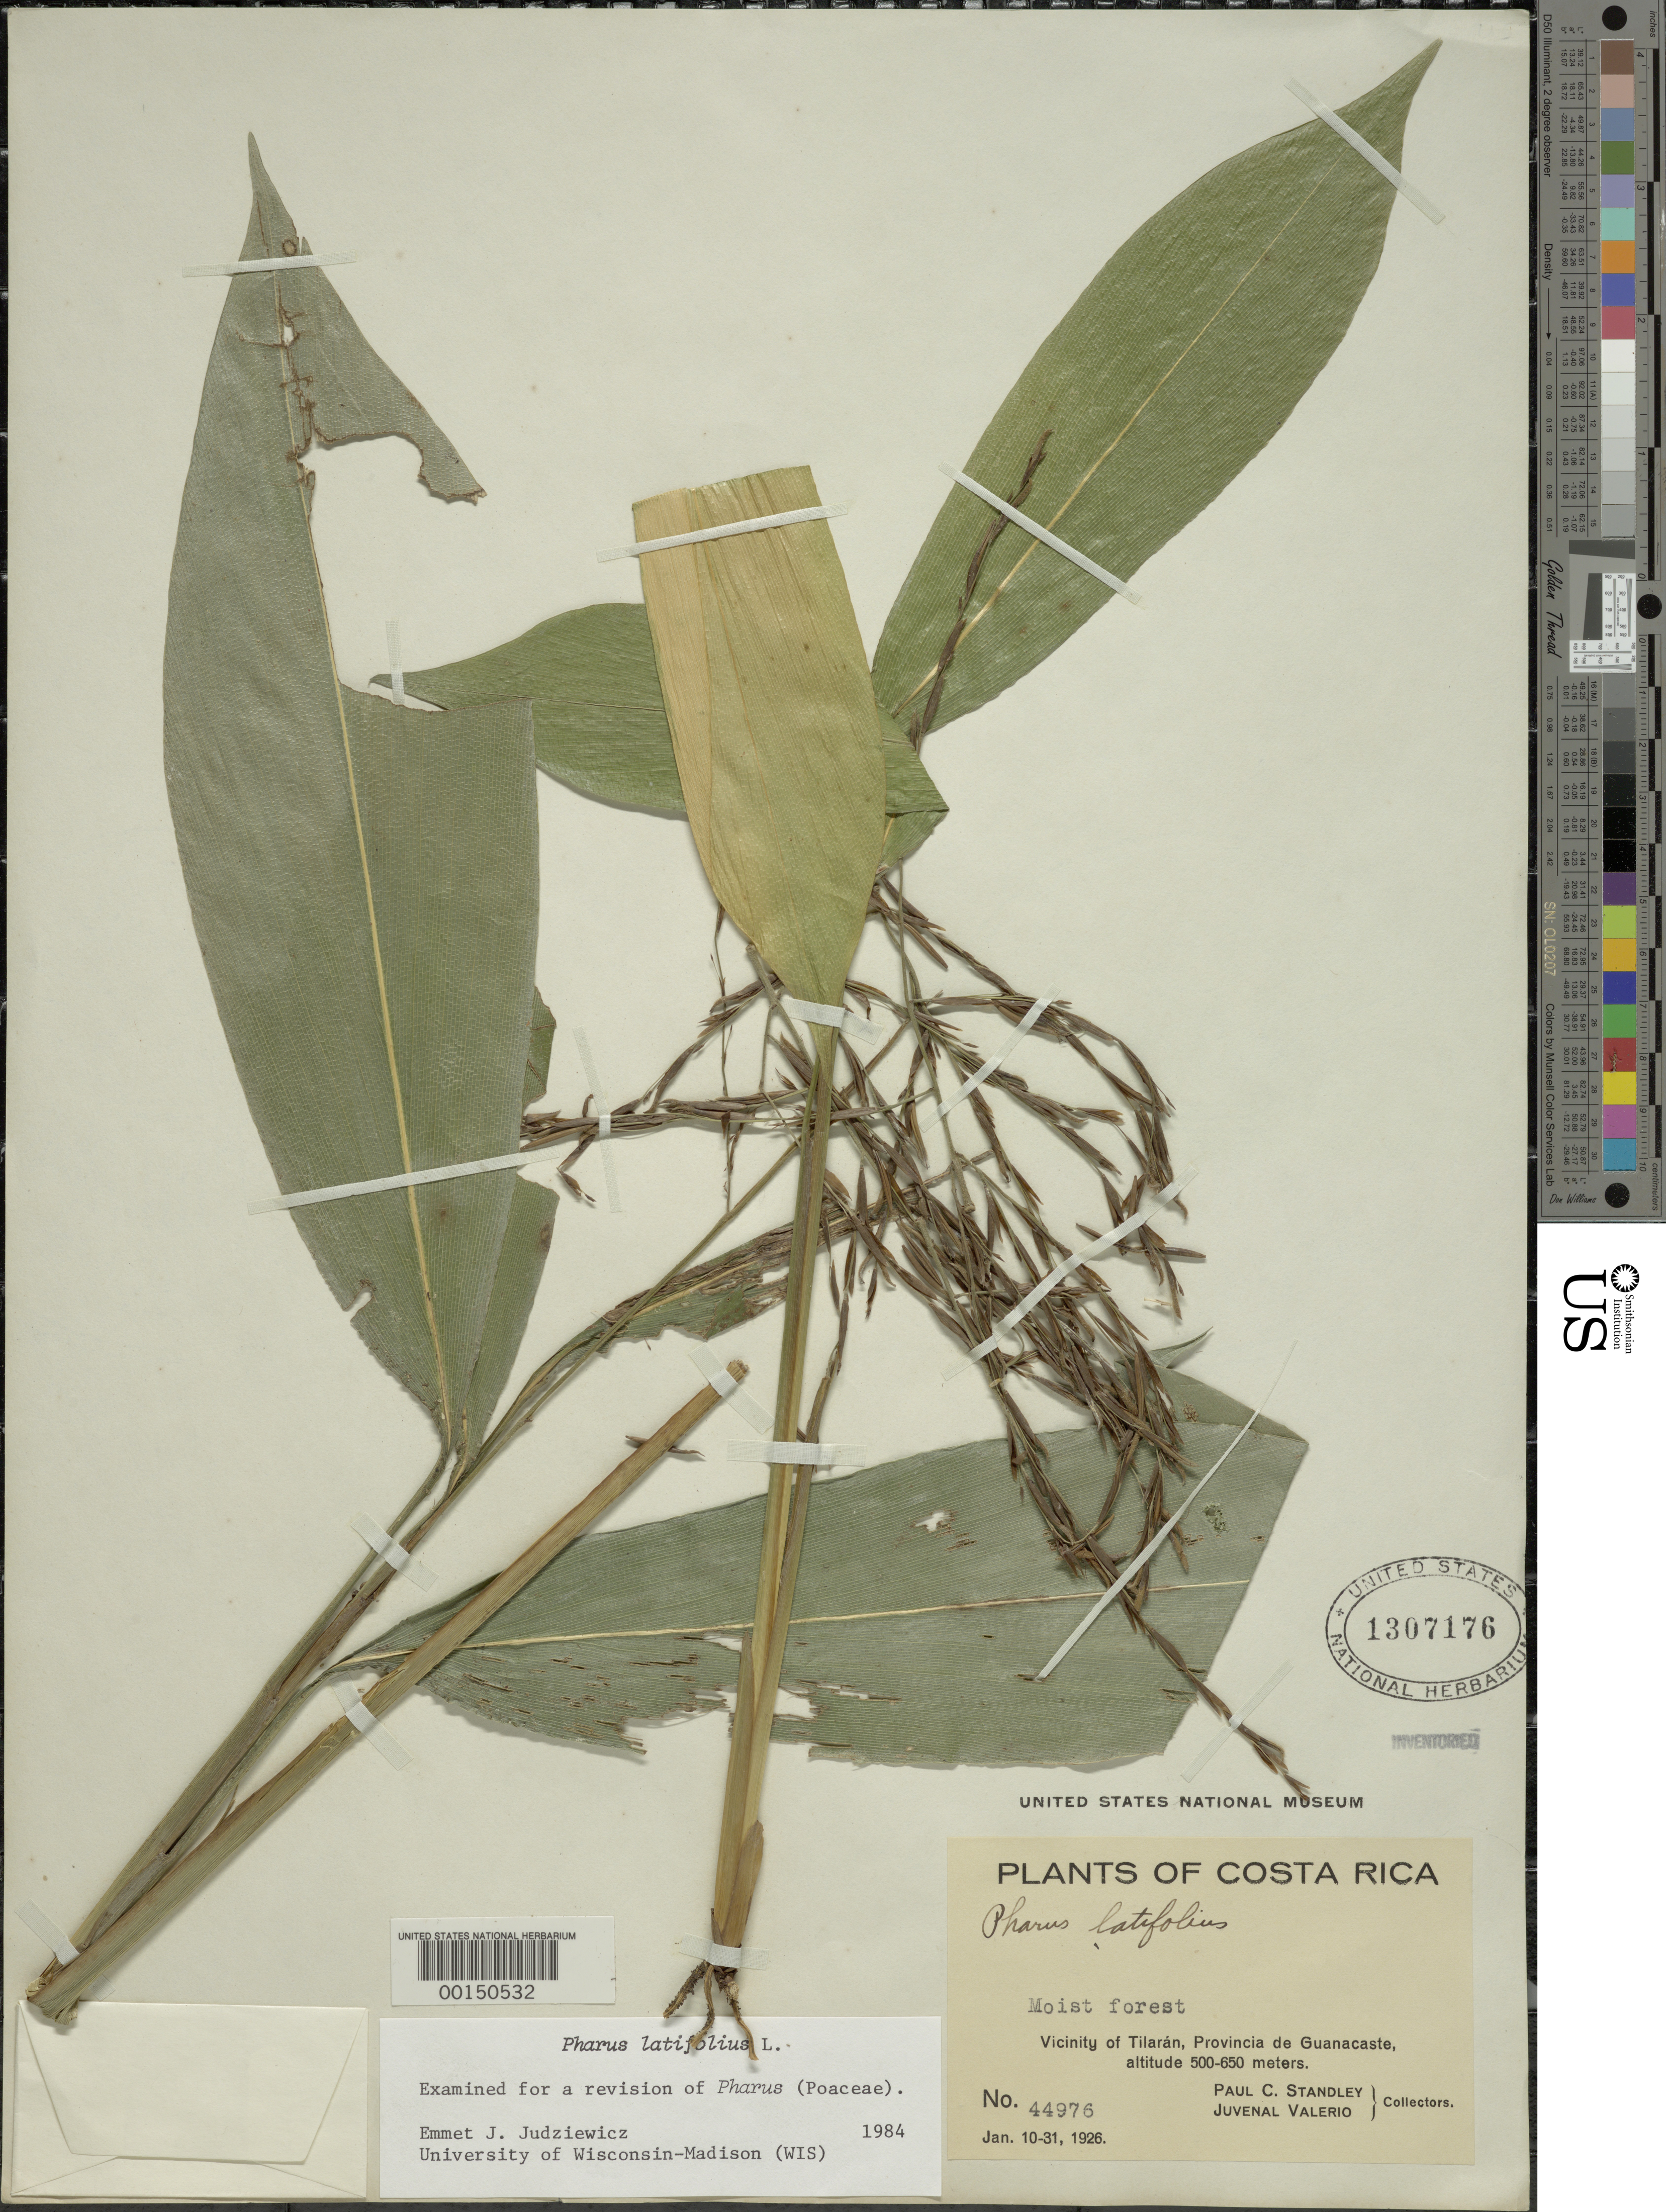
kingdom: Plantae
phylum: Tracheophyta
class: Liliopsida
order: Poales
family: Poaceae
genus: Pharus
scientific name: Pharus latifolius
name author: L.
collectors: P. C. Standley & J. Valerio R.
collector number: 44976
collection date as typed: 10 Jan 1926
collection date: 1926-01-10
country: Costa Rica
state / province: Guanacaste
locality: Tilaran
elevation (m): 500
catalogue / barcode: US 1307176